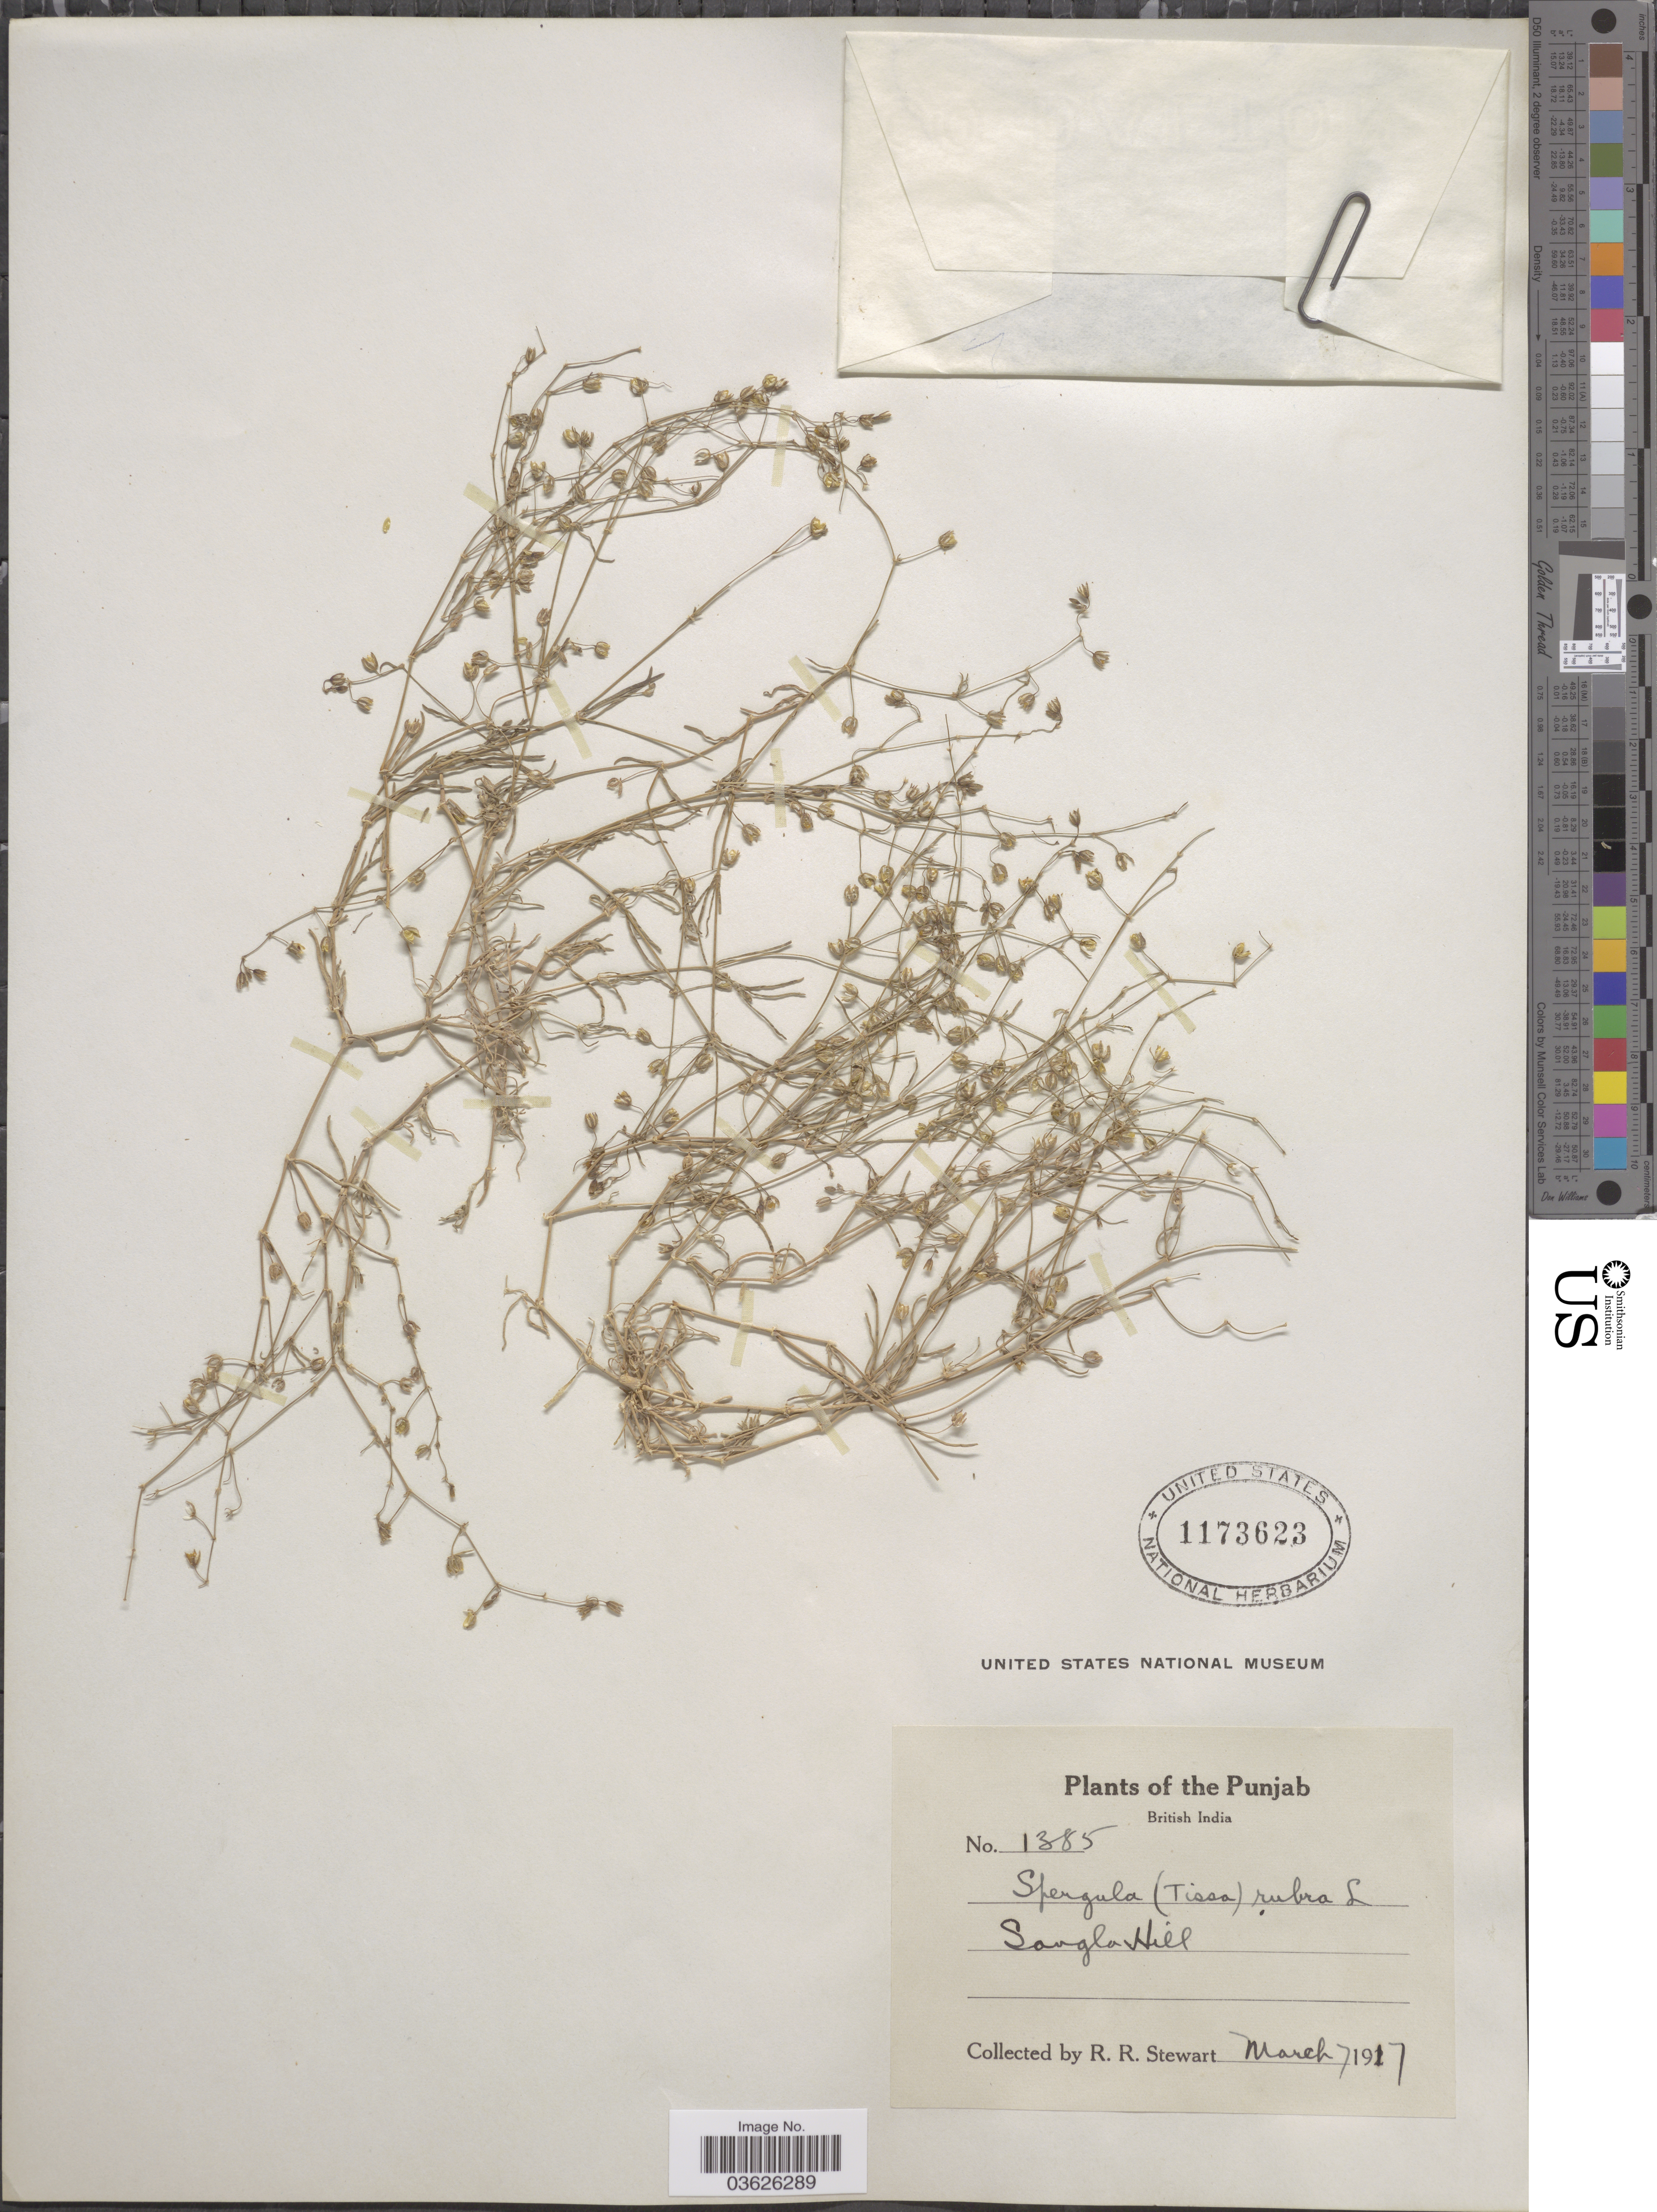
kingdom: Plantae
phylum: Tracheophyta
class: Magnoliopsida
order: Caryophyllales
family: Caryophyllaceae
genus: Spergularia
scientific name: Spergularia rubra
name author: (L.) J. Presl & C. Presl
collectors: R. Stewart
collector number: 1385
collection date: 1917-03-07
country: Pakistan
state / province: Punjab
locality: The Punjab. British India. Sangla Hill.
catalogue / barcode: US 1173623